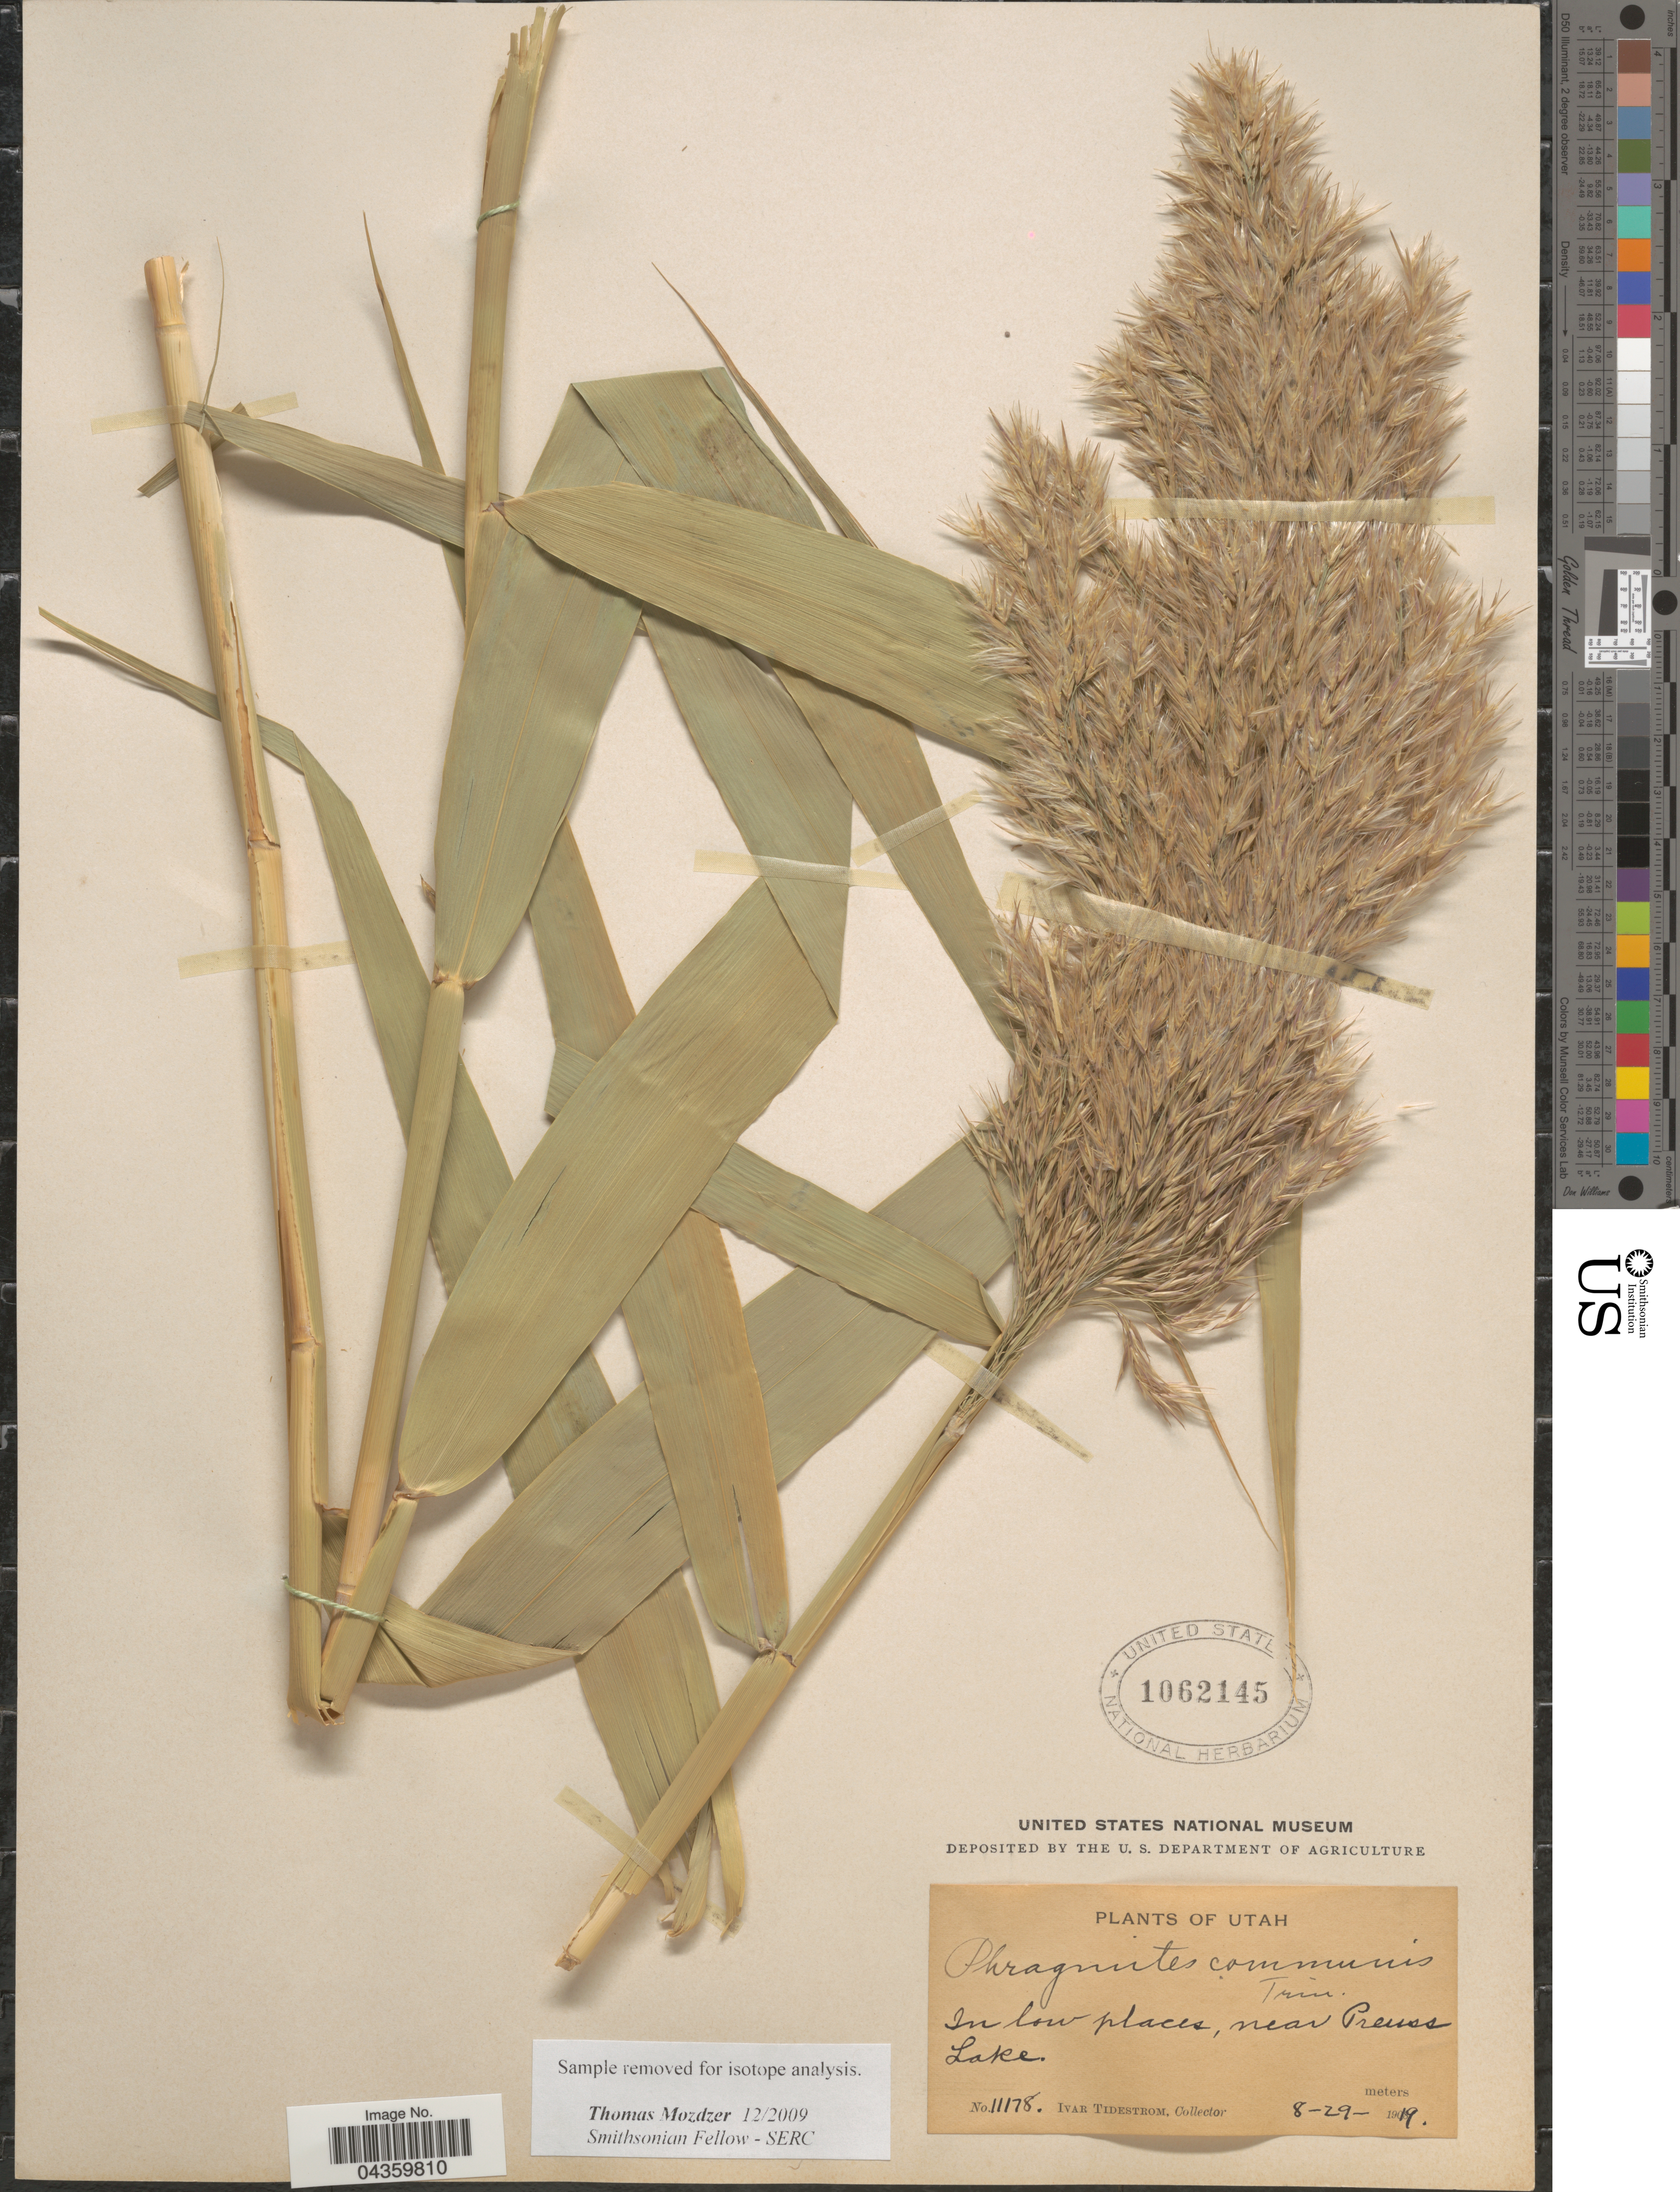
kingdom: Plantae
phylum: Tracheophyta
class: Liliopsida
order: Poales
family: Poaceae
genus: Phragmites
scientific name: Phragmites australis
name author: (Cav.) Trin. ex Steud.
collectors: I. F. Tidestrom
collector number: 11178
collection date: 1919-08-29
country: United States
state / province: Utah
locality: In low places, near Preuss Lake.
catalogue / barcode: US 1062145